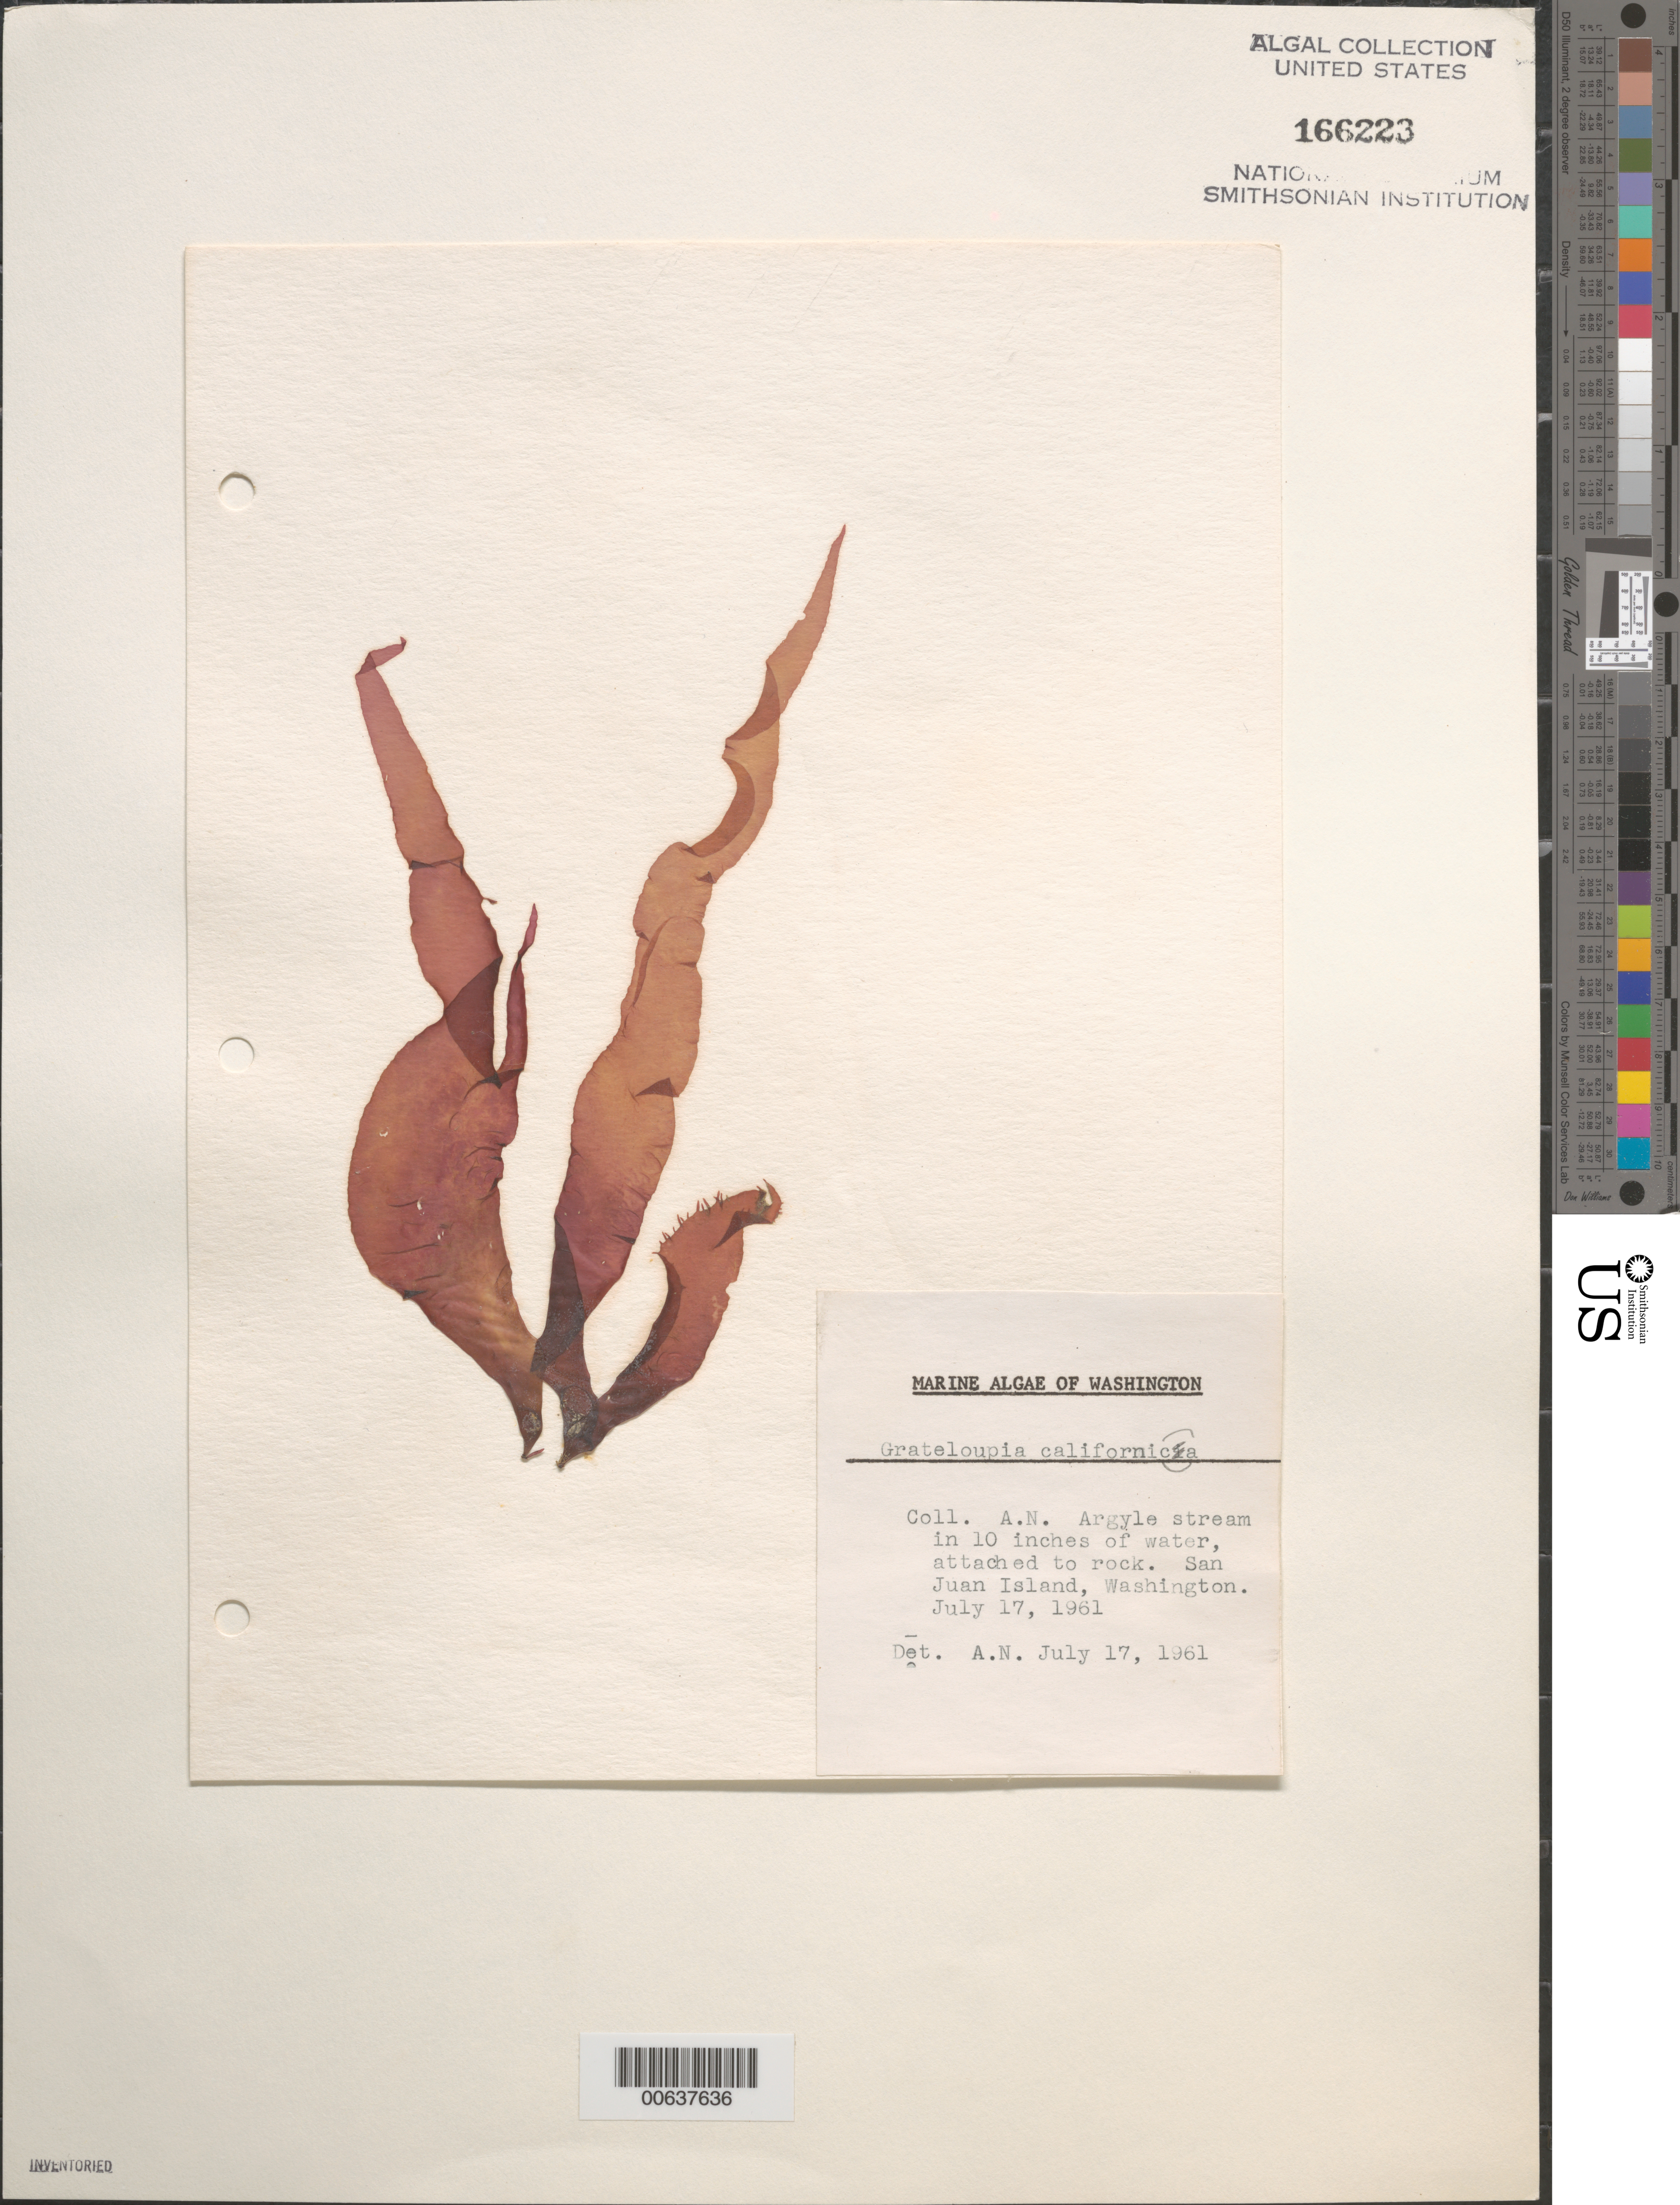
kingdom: Plantae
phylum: Rhodophyta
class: Florideophyceae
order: Halymeniales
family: Halymeniaceae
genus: Grateloupia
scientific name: Grateloupia californica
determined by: N., A.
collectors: A. N.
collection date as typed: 17 Jul 1961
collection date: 1961-07-17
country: United States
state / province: Washington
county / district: San Juan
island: San Juan Island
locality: Argyle Stream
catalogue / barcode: US 166223